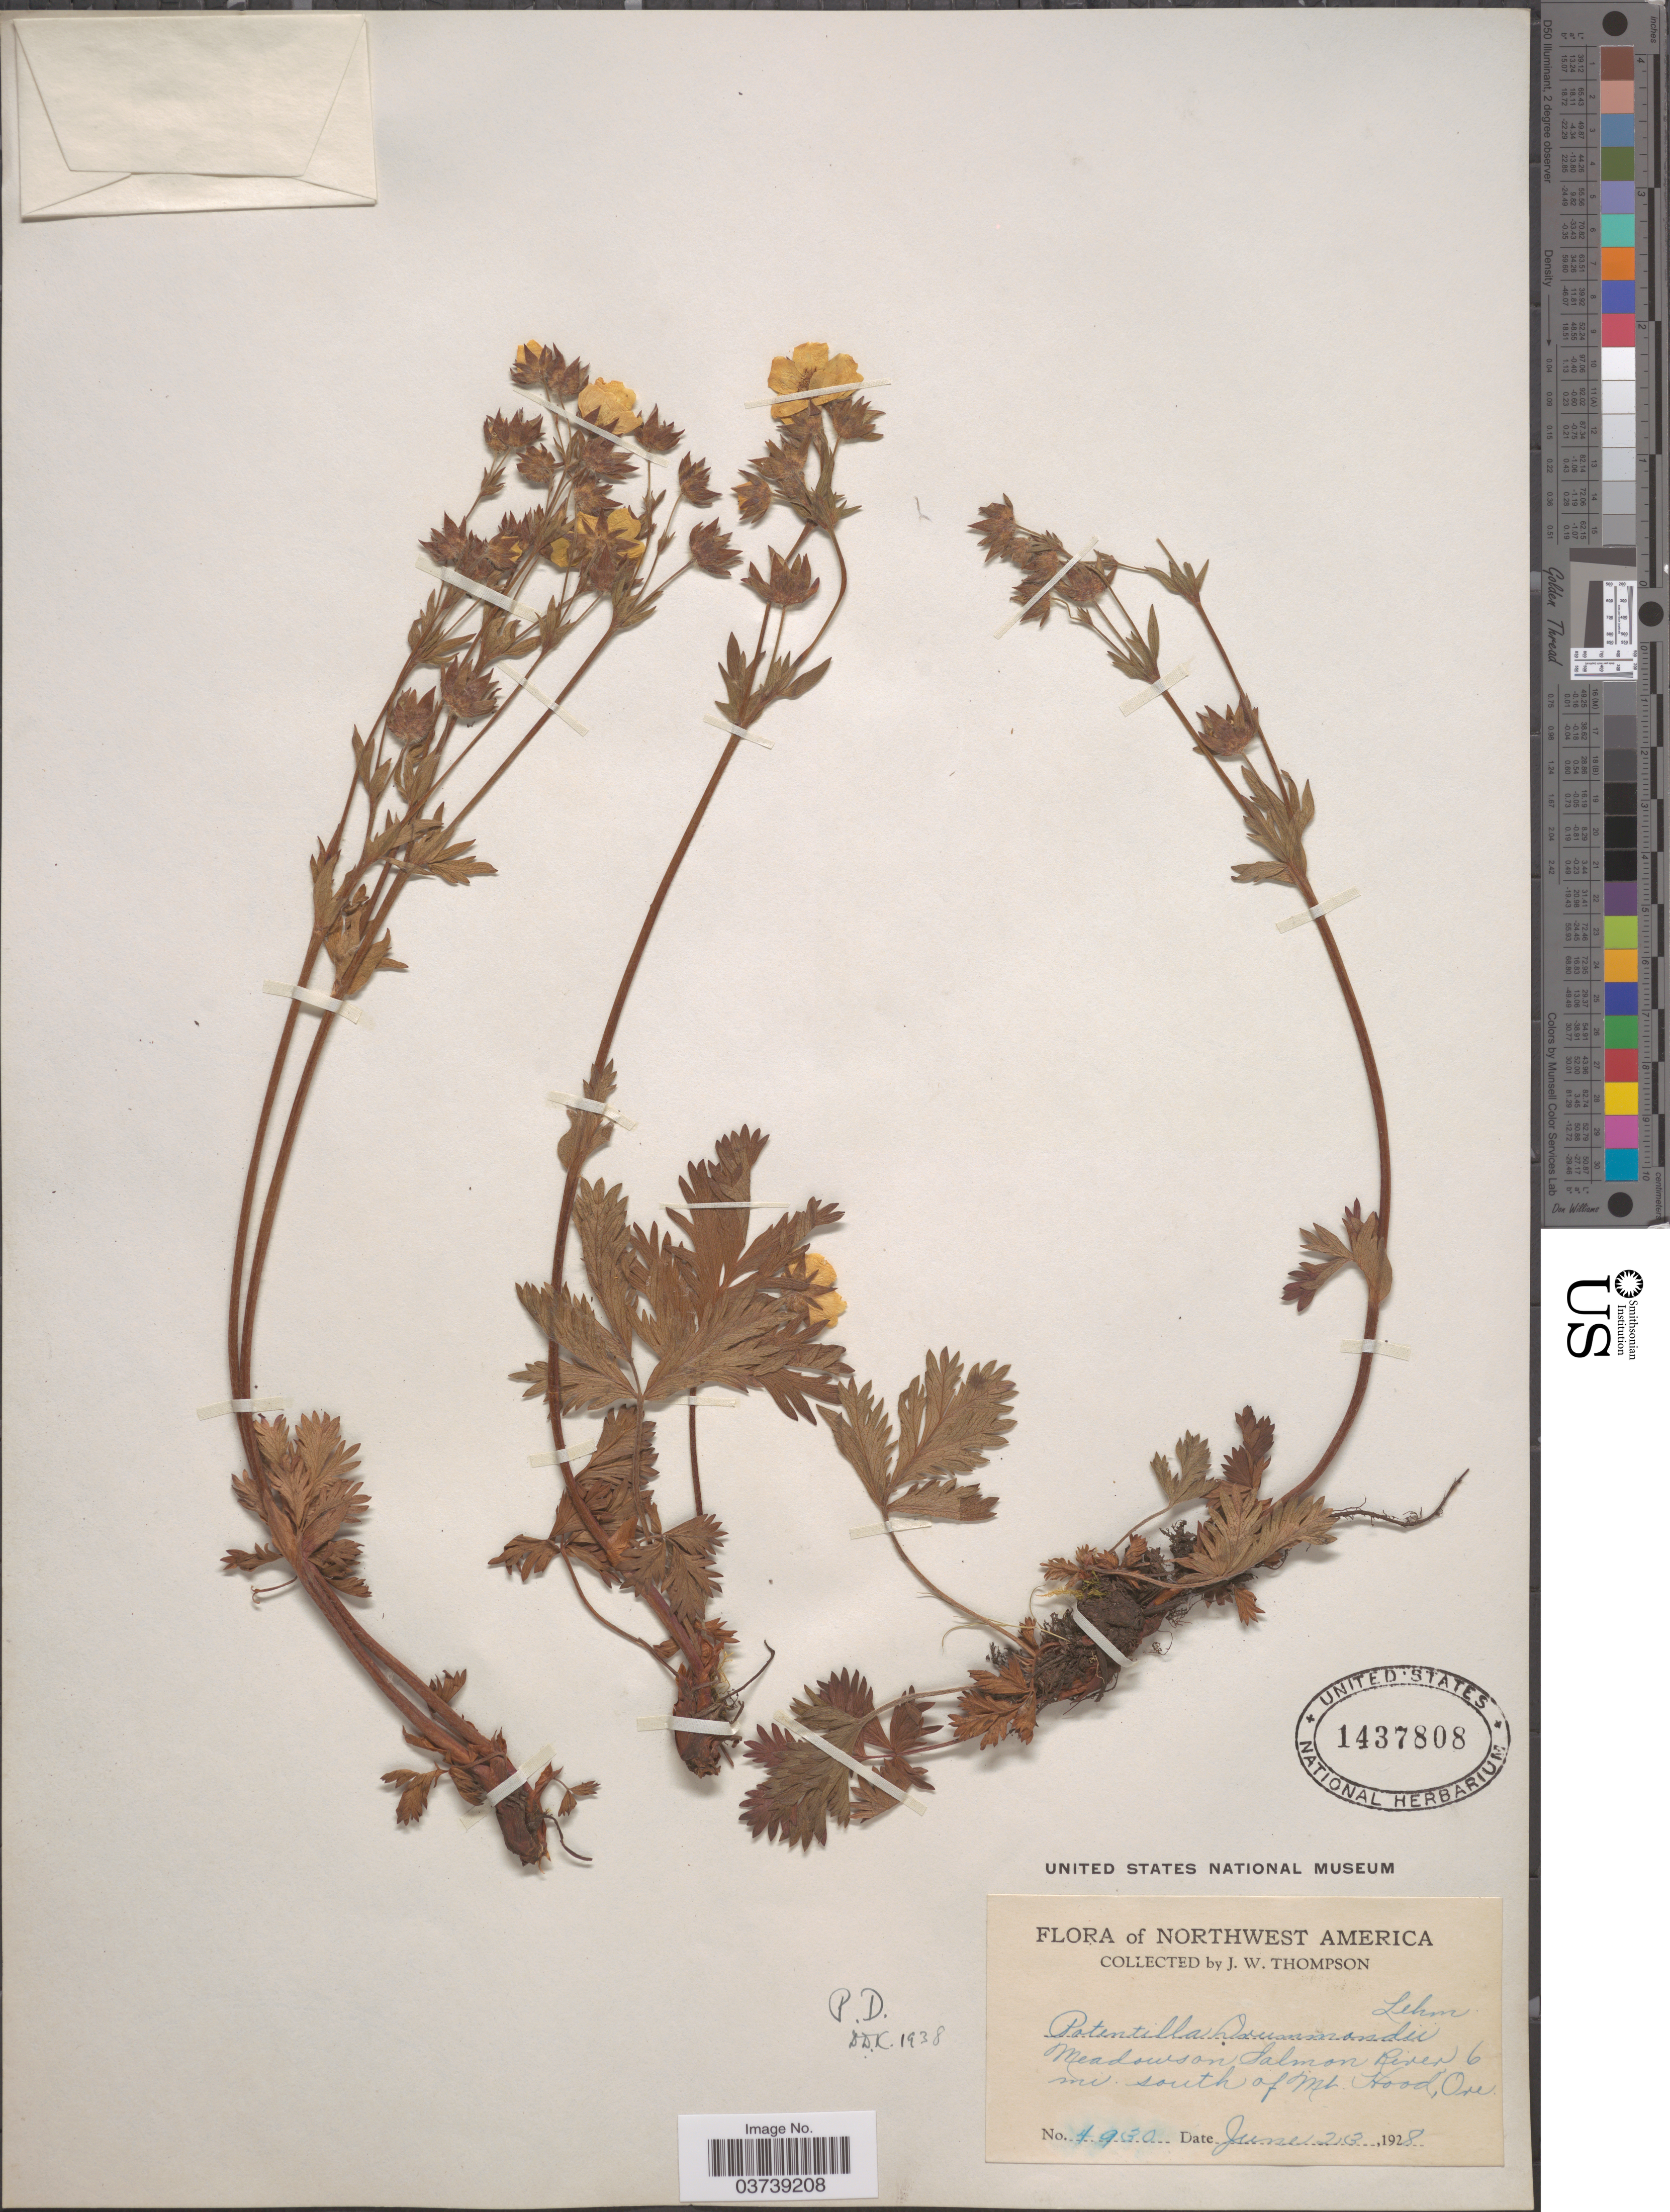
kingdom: Plantae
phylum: Tracheophyta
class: Magnoliopsida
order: Rosales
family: Rosaceae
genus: Potentilla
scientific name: Potentilla drummondii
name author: Lehm.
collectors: J. Thompson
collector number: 4930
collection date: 1928-06-23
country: United States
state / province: Oregon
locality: Northwest America. Meadows on Salmon River 6 mi. south of Mt. Hood.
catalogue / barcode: US 1437808